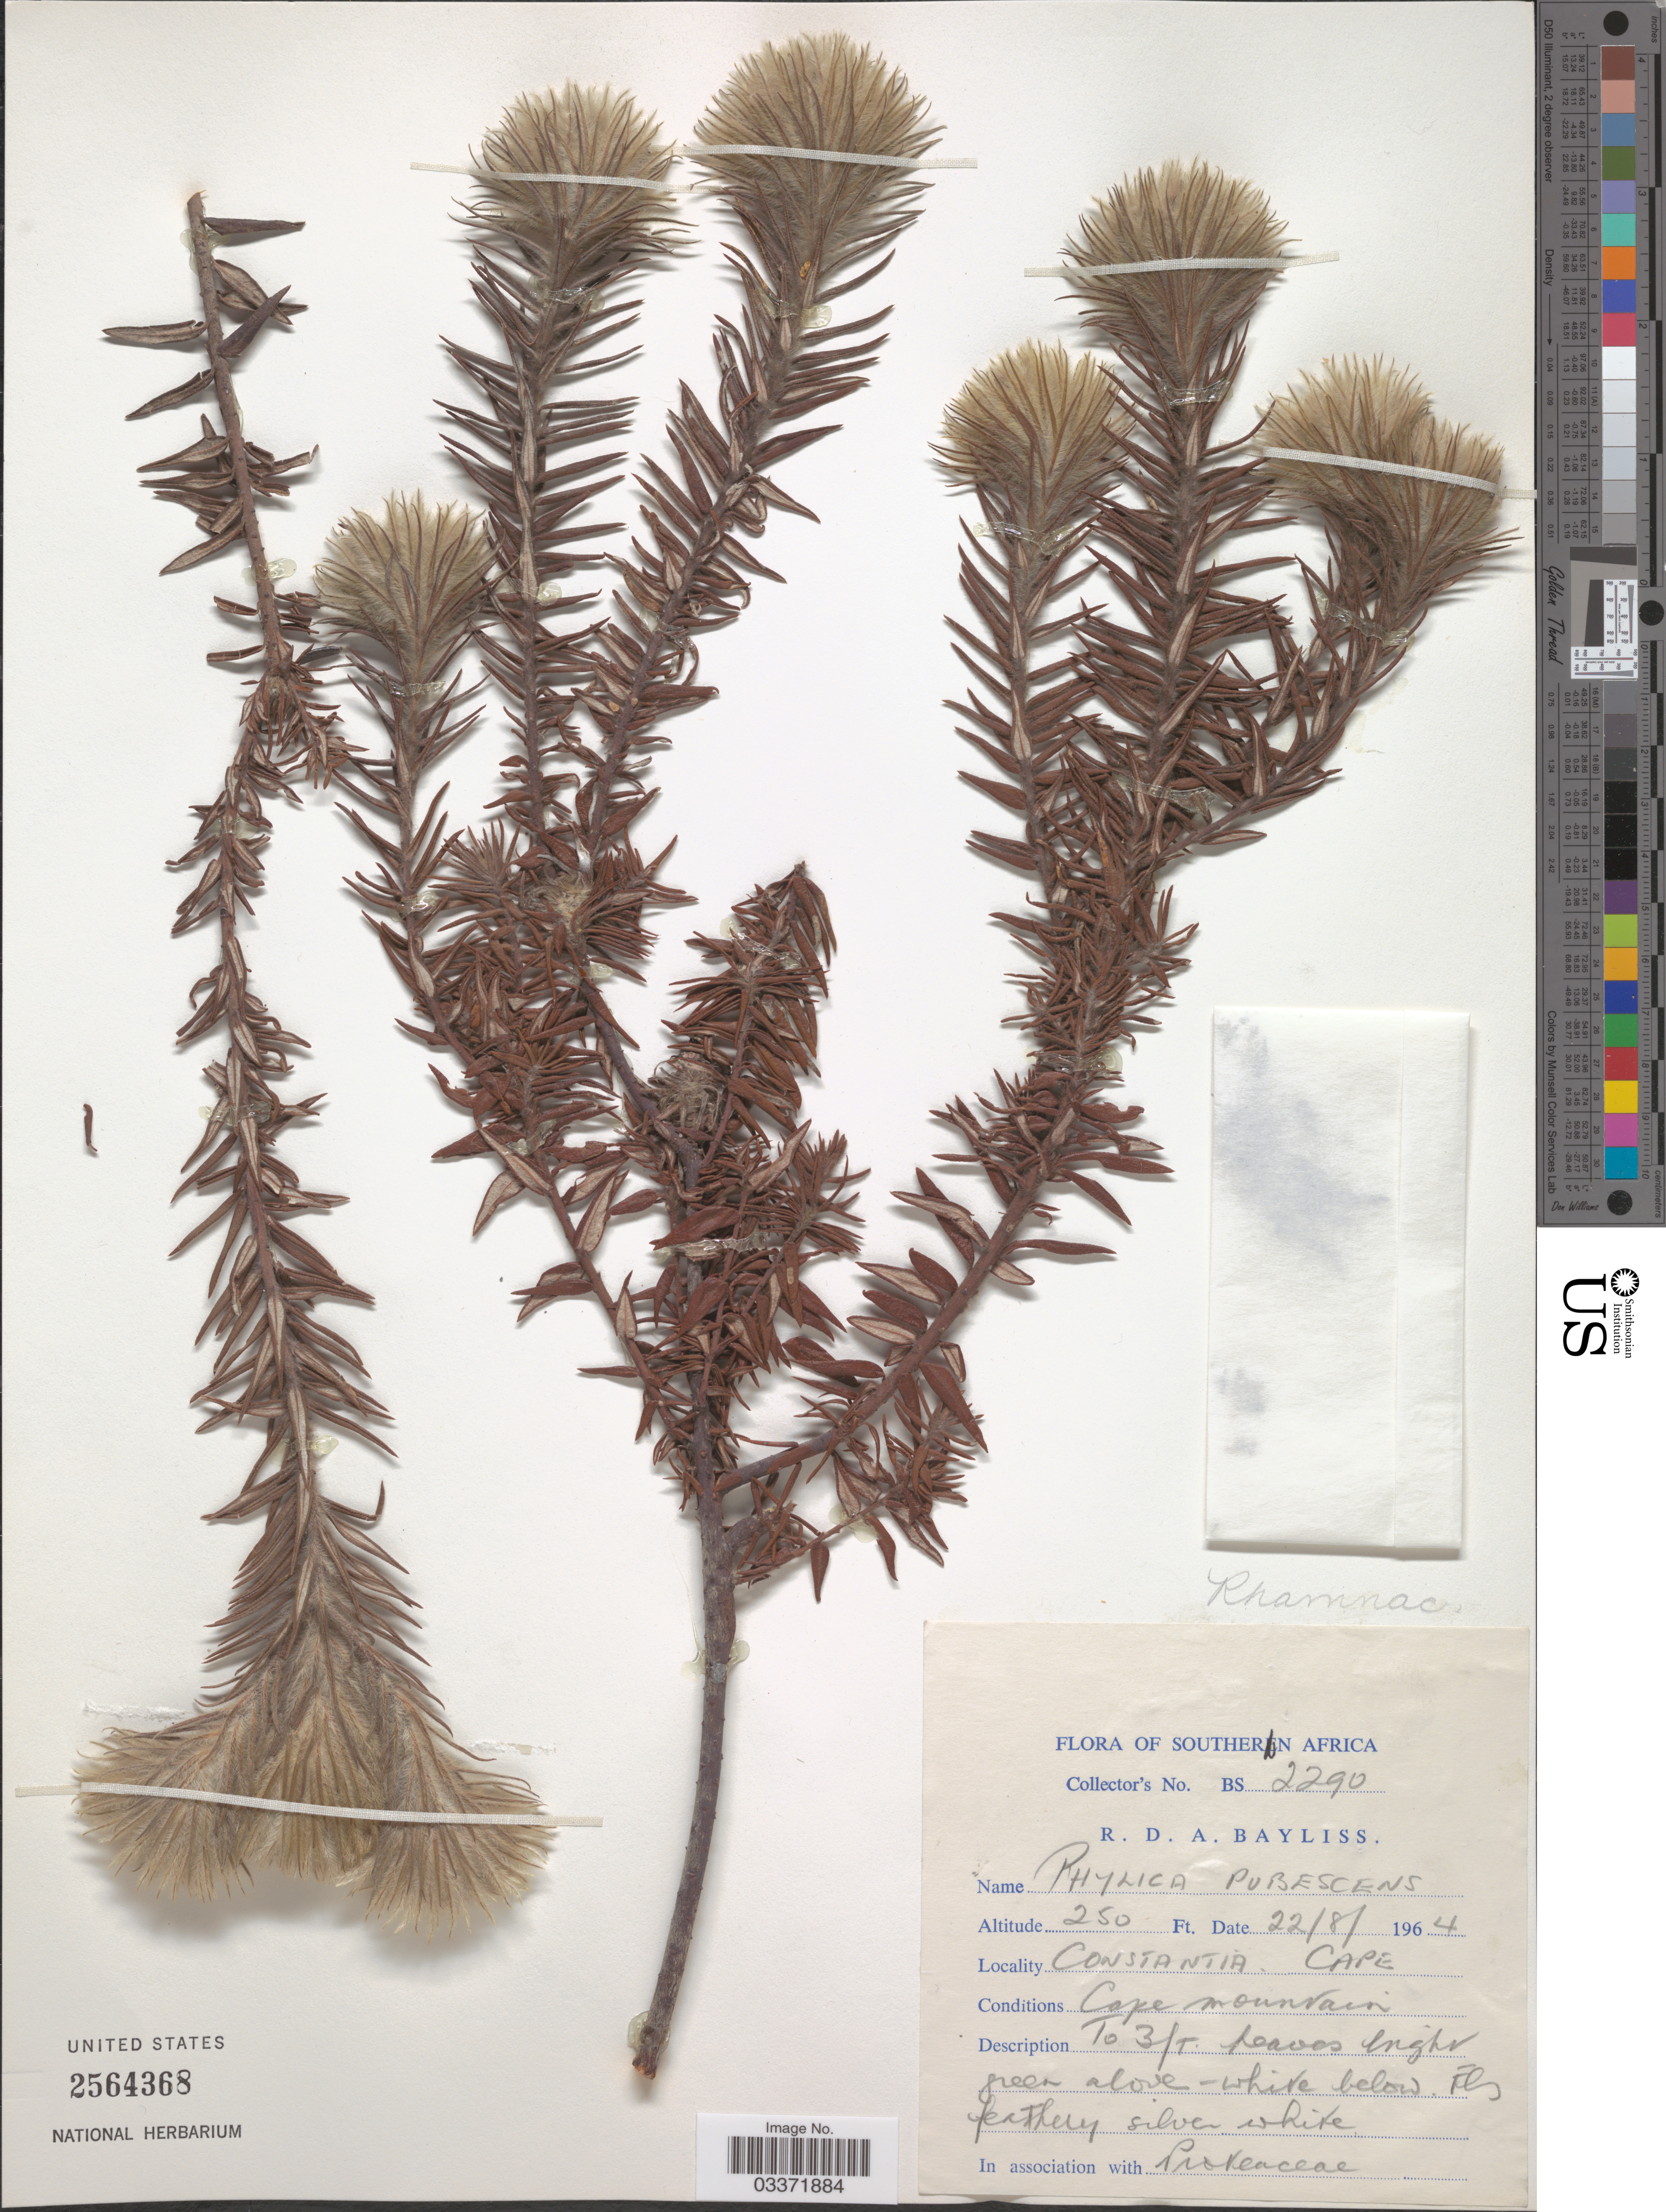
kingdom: Plantae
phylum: Tracheophyta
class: Magnoliopsida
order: Rosales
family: Rhamnaceae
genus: Phylica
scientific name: Phylica pubescens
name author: Aiton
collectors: R. Bayliss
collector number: BS2290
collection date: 1964-08-22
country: South Africa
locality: Southern Africa, Constancia, Cape, Cape Mountain.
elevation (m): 76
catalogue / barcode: US 2564368